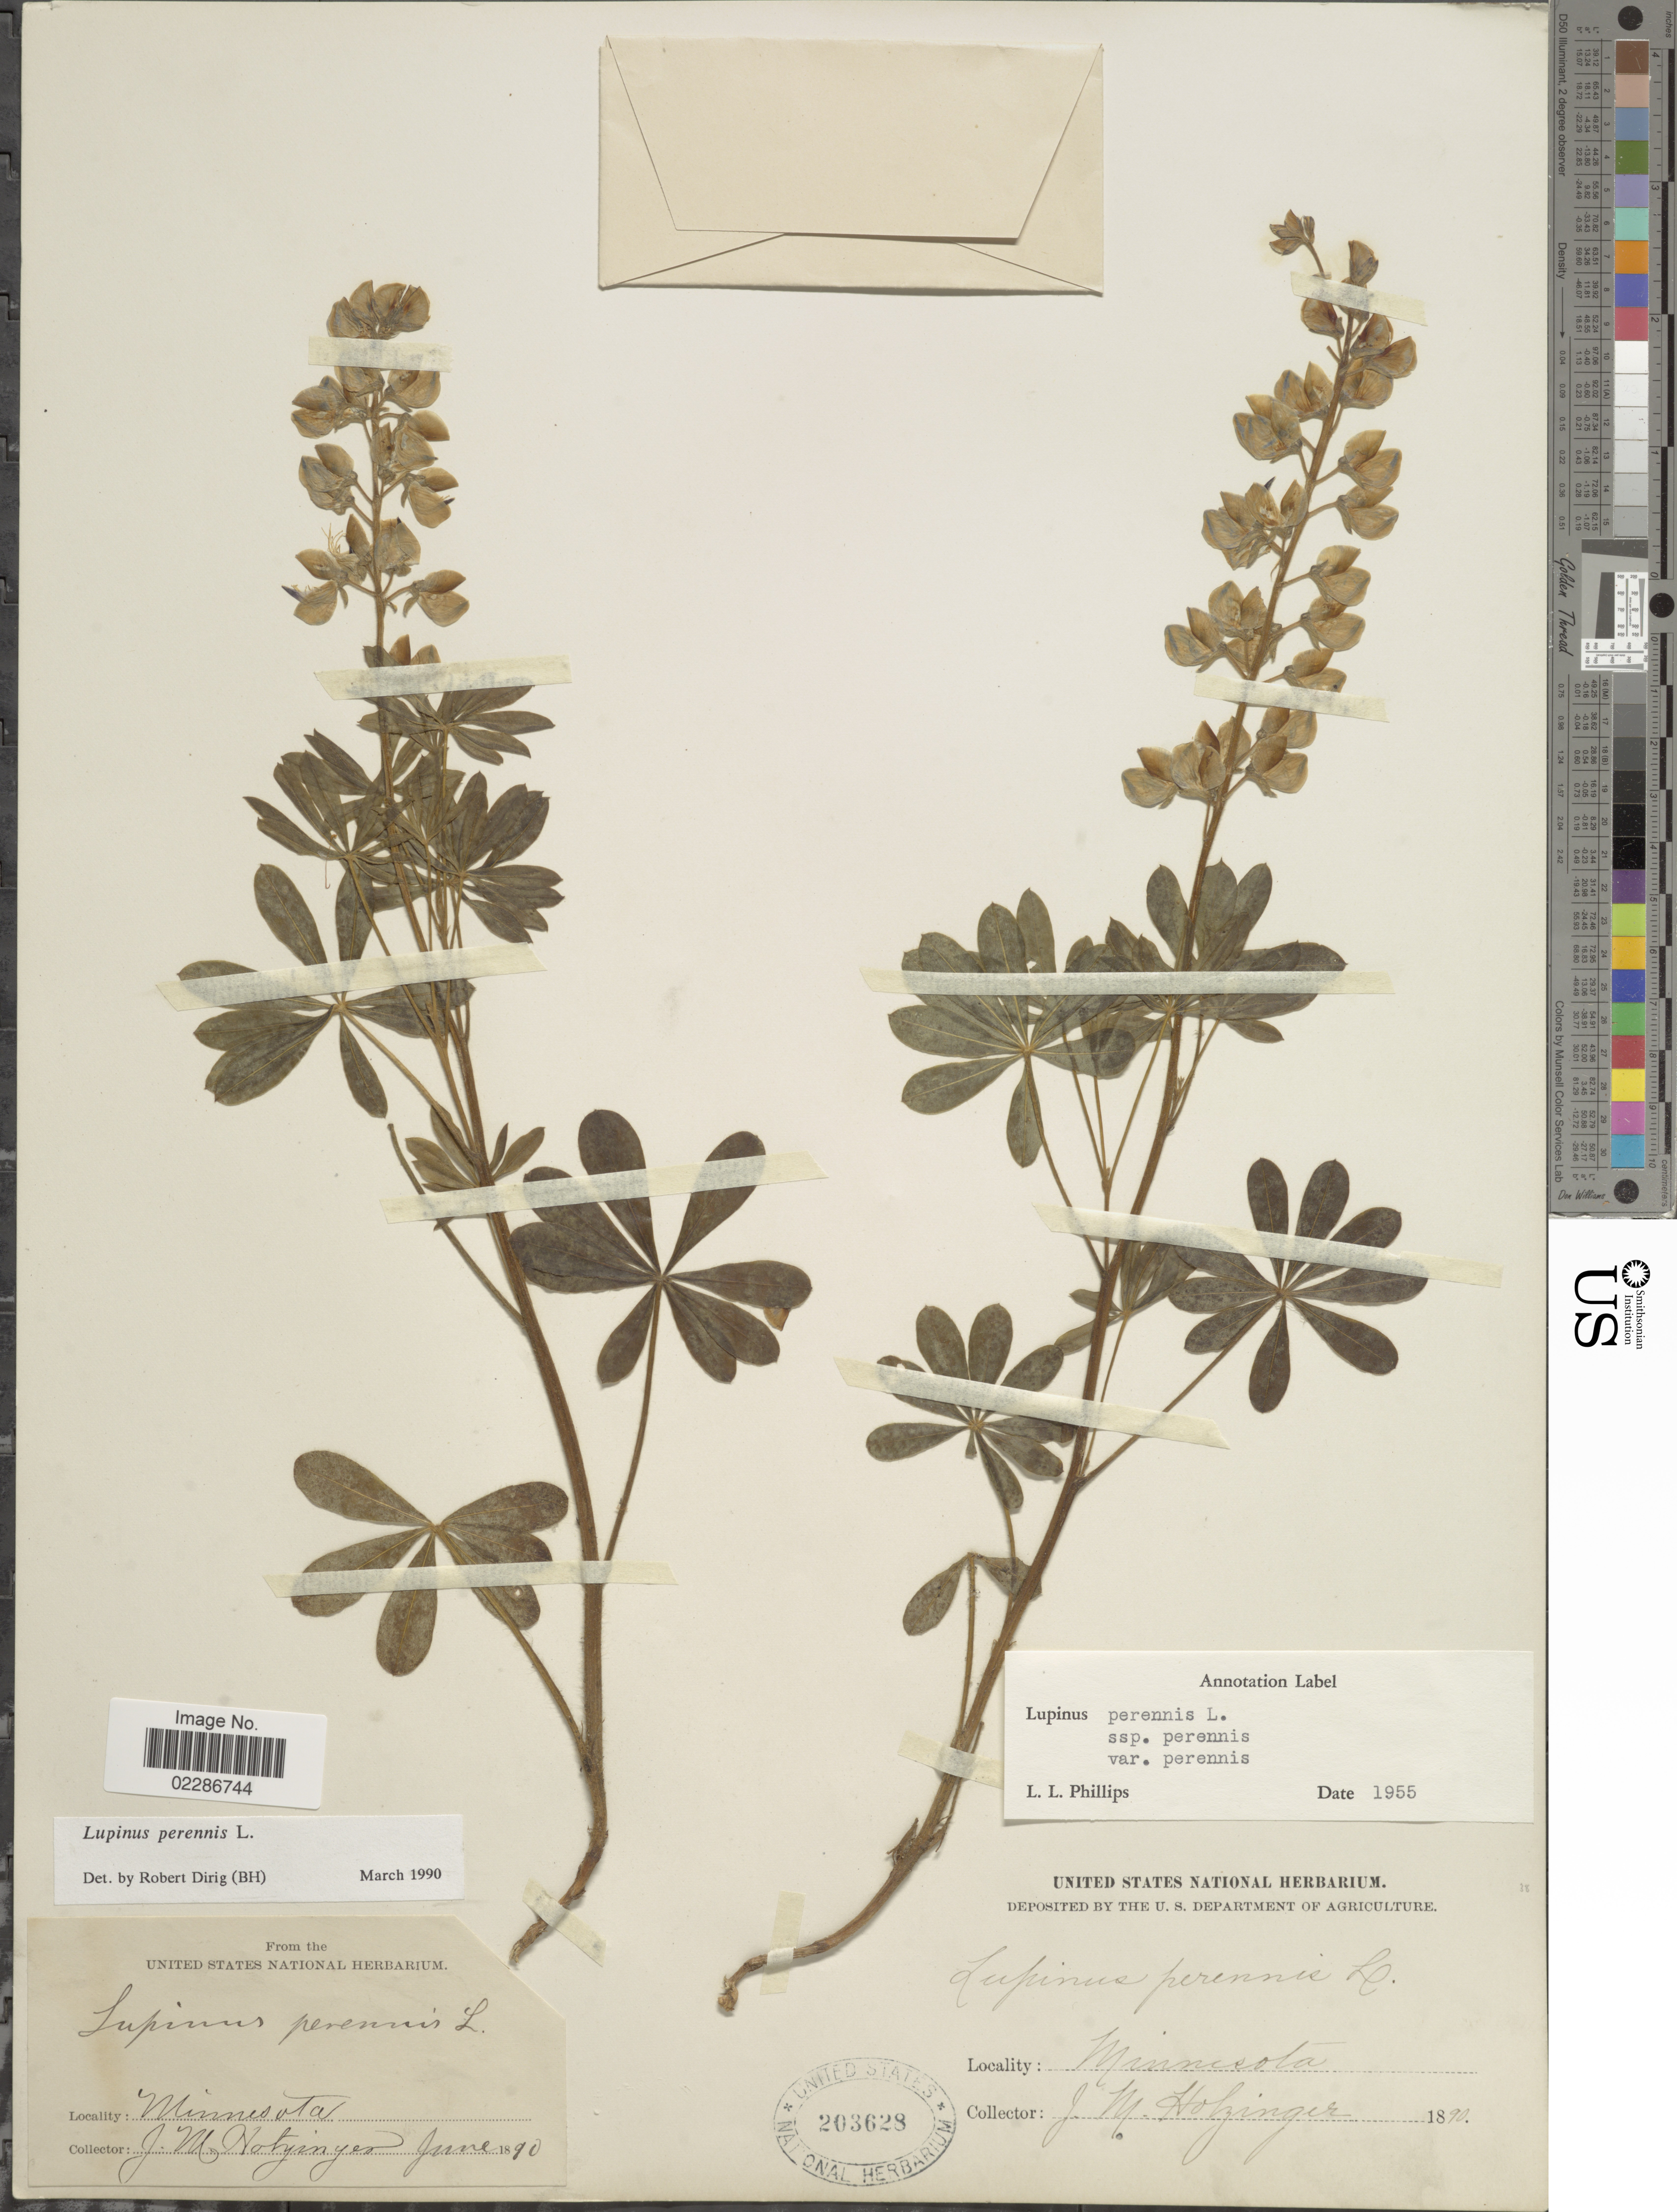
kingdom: Plantae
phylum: Tracheophyta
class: Magnoliopsida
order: Fabales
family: Fabaceae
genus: Lupinus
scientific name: Lupinus perennis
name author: L.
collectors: J. M. Holzinger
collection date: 1890-06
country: United States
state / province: Minnesota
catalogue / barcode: US 203628